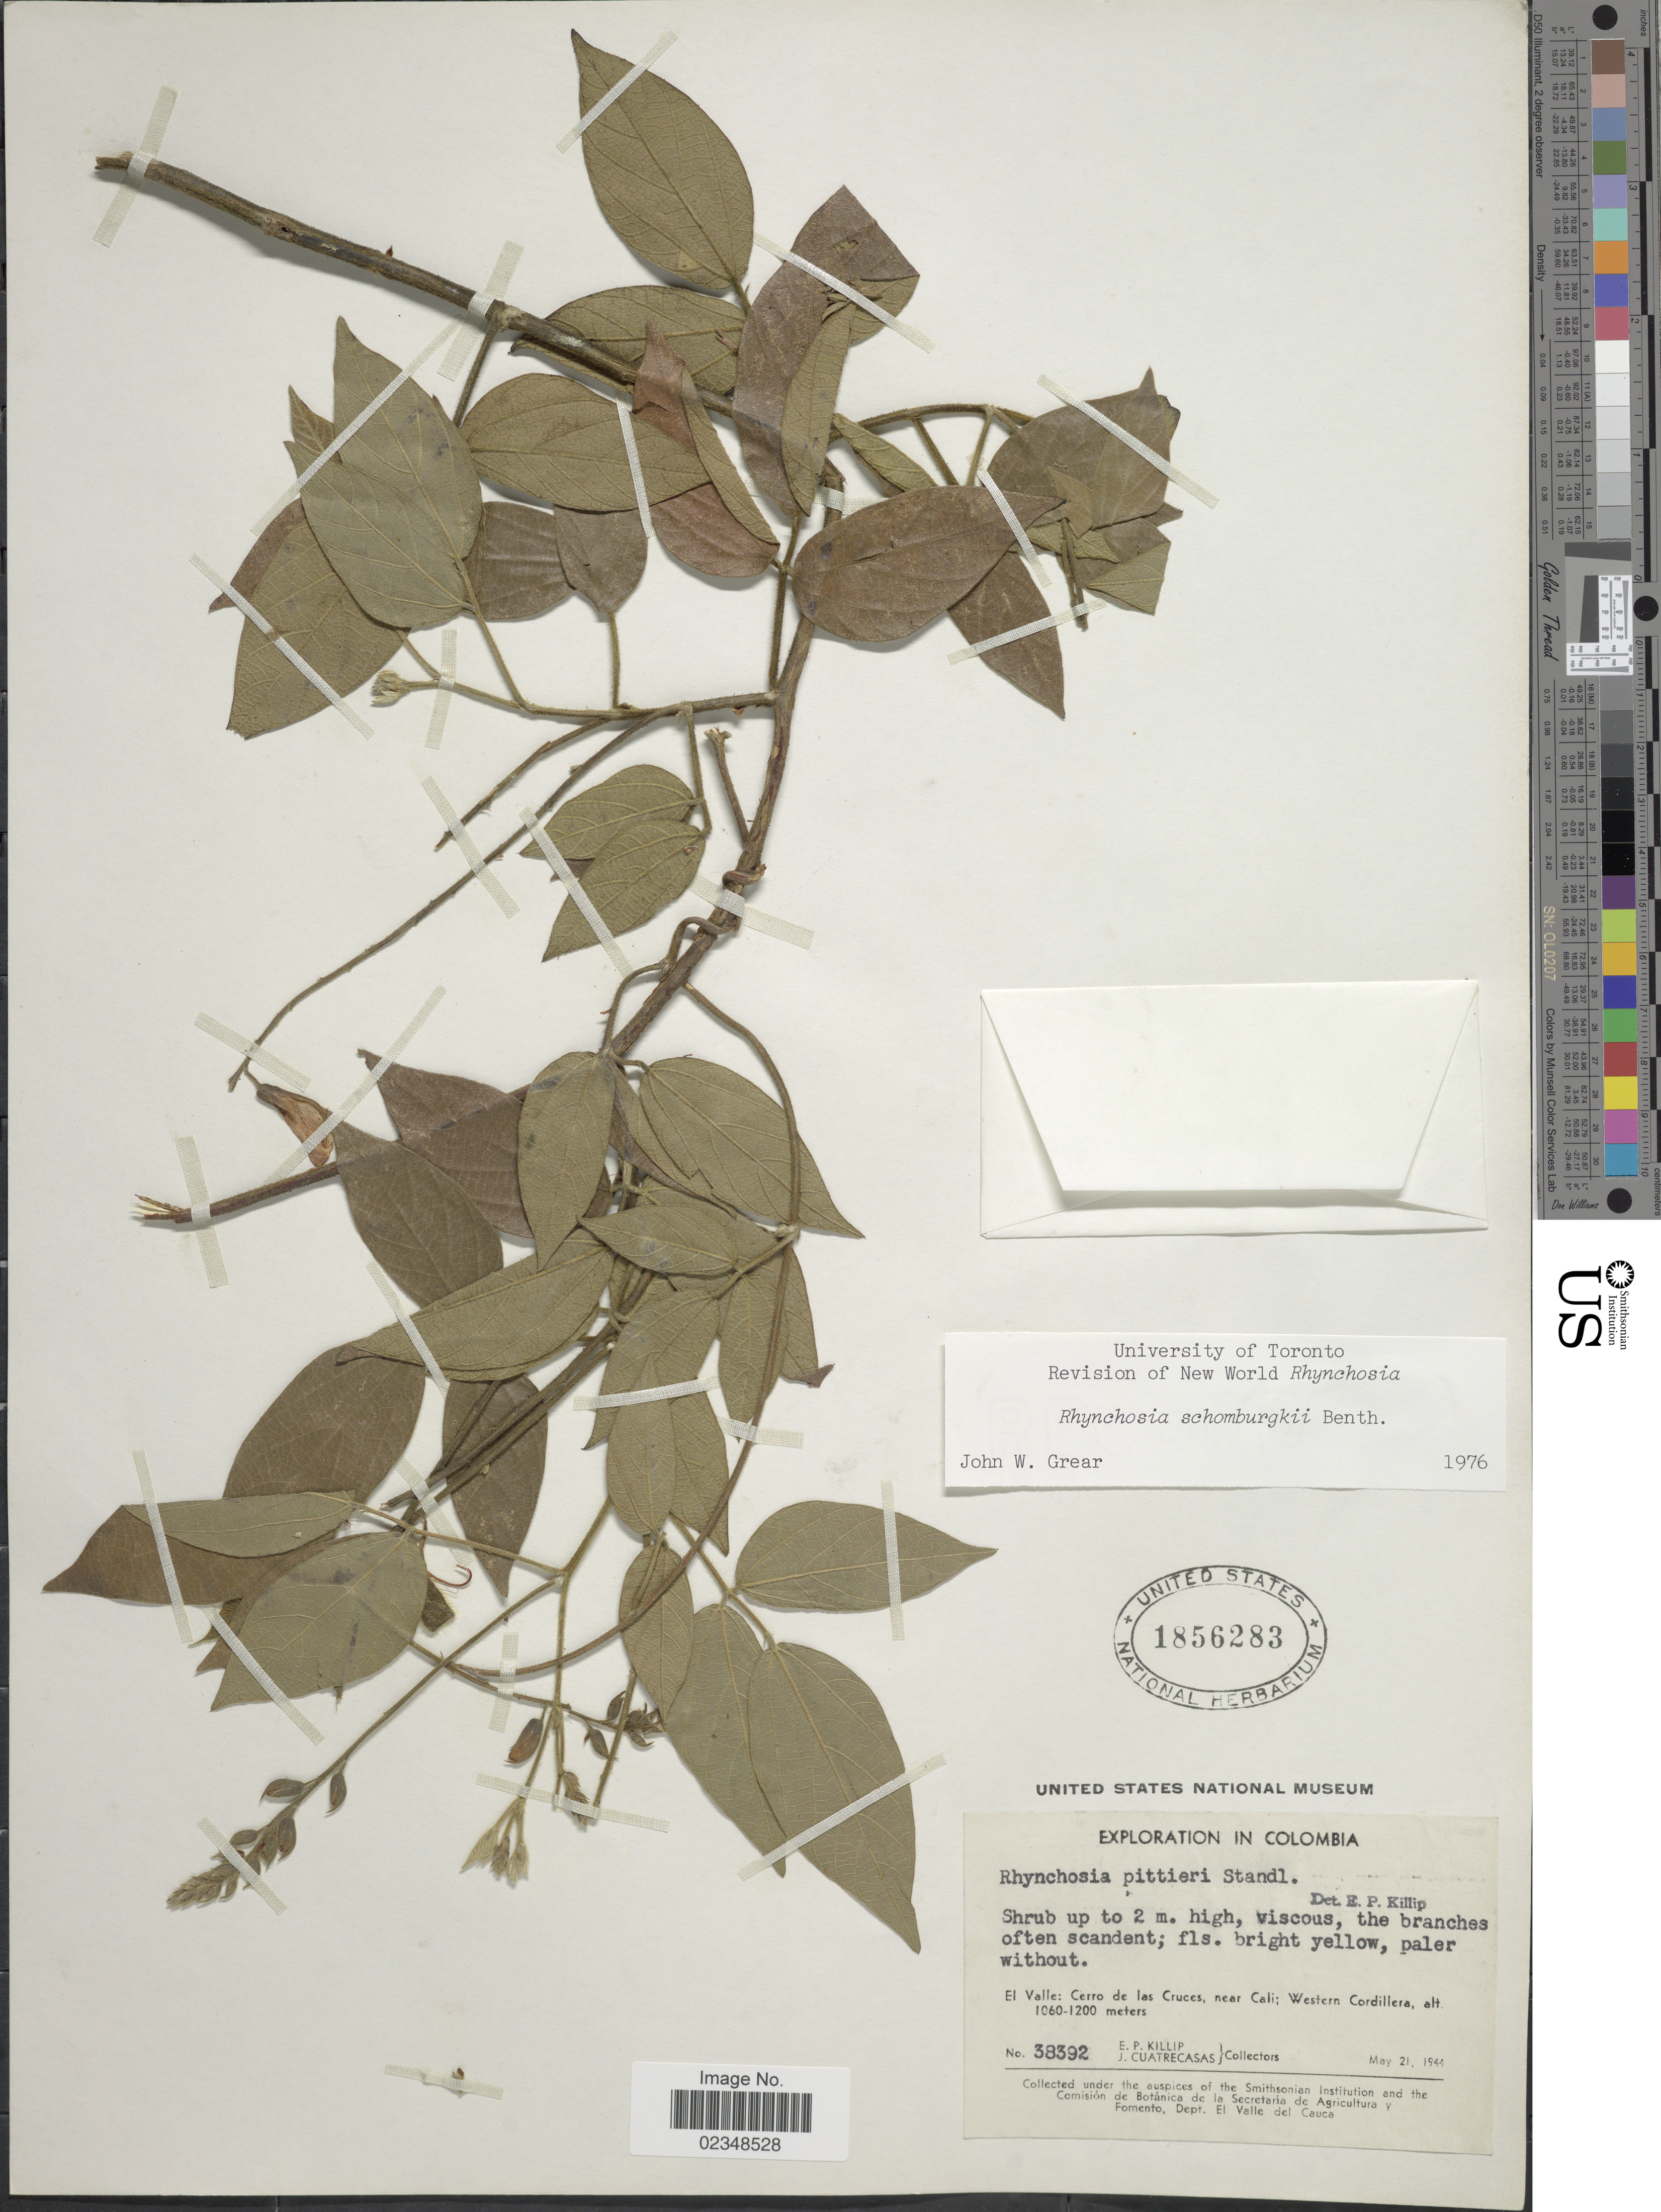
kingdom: Plantae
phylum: Tracheophyta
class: Magnoliopsida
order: Fabales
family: Fabaceae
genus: Rhynchosia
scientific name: Rhynchosia schomburgkii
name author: Benth. in Mart.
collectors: E. P. Killip & J. Cuatrecasas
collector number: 38392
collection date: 1944-05-21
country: Colombia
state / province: Valle del Cauca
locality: El Valle, Cerro de las Cruces, near Cali, Western Cordillera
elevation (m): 1060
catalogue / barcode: US 1856283